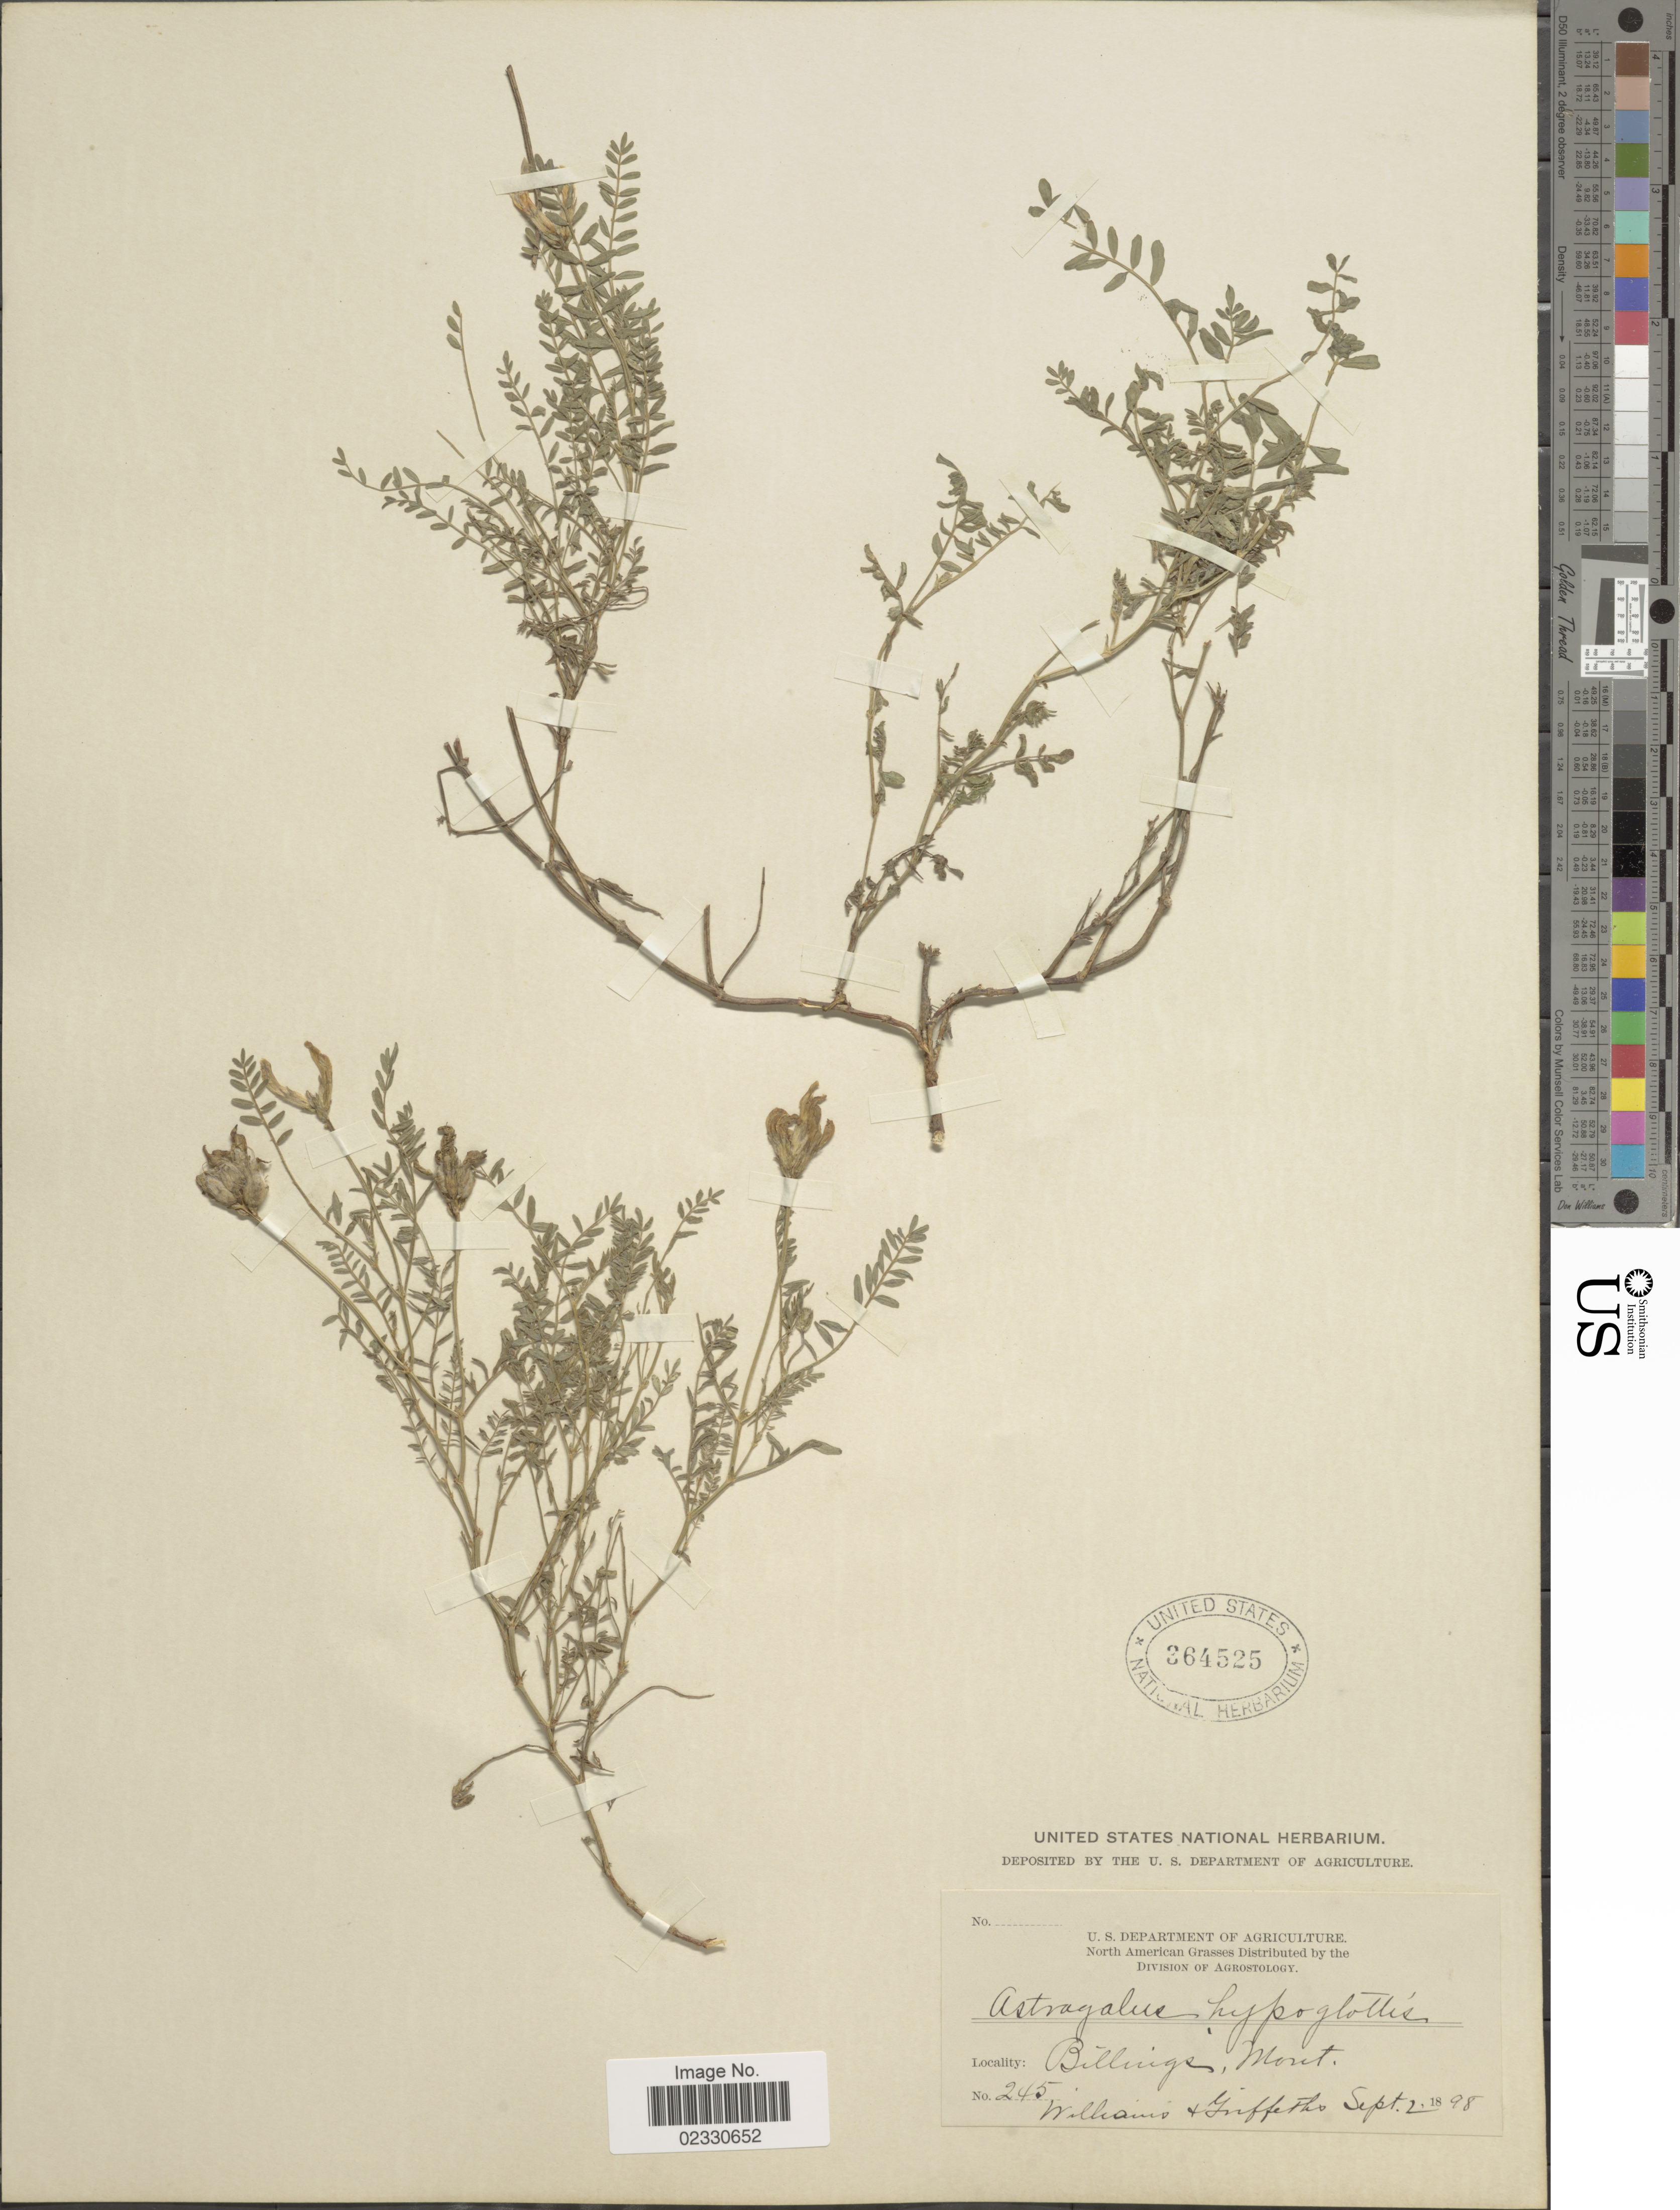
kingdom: Plantae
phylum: Tracheophyta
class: Magnoliopsida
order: Fabales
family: Fabaceae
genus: Astragalus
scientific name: Astragalus dasyglottis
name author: DC.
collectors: -- Williams & -- Griffiths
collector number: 245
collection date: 1898-09-02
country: United States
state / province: Montana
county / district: Yellowstone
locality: Billings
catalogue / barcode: US 364525